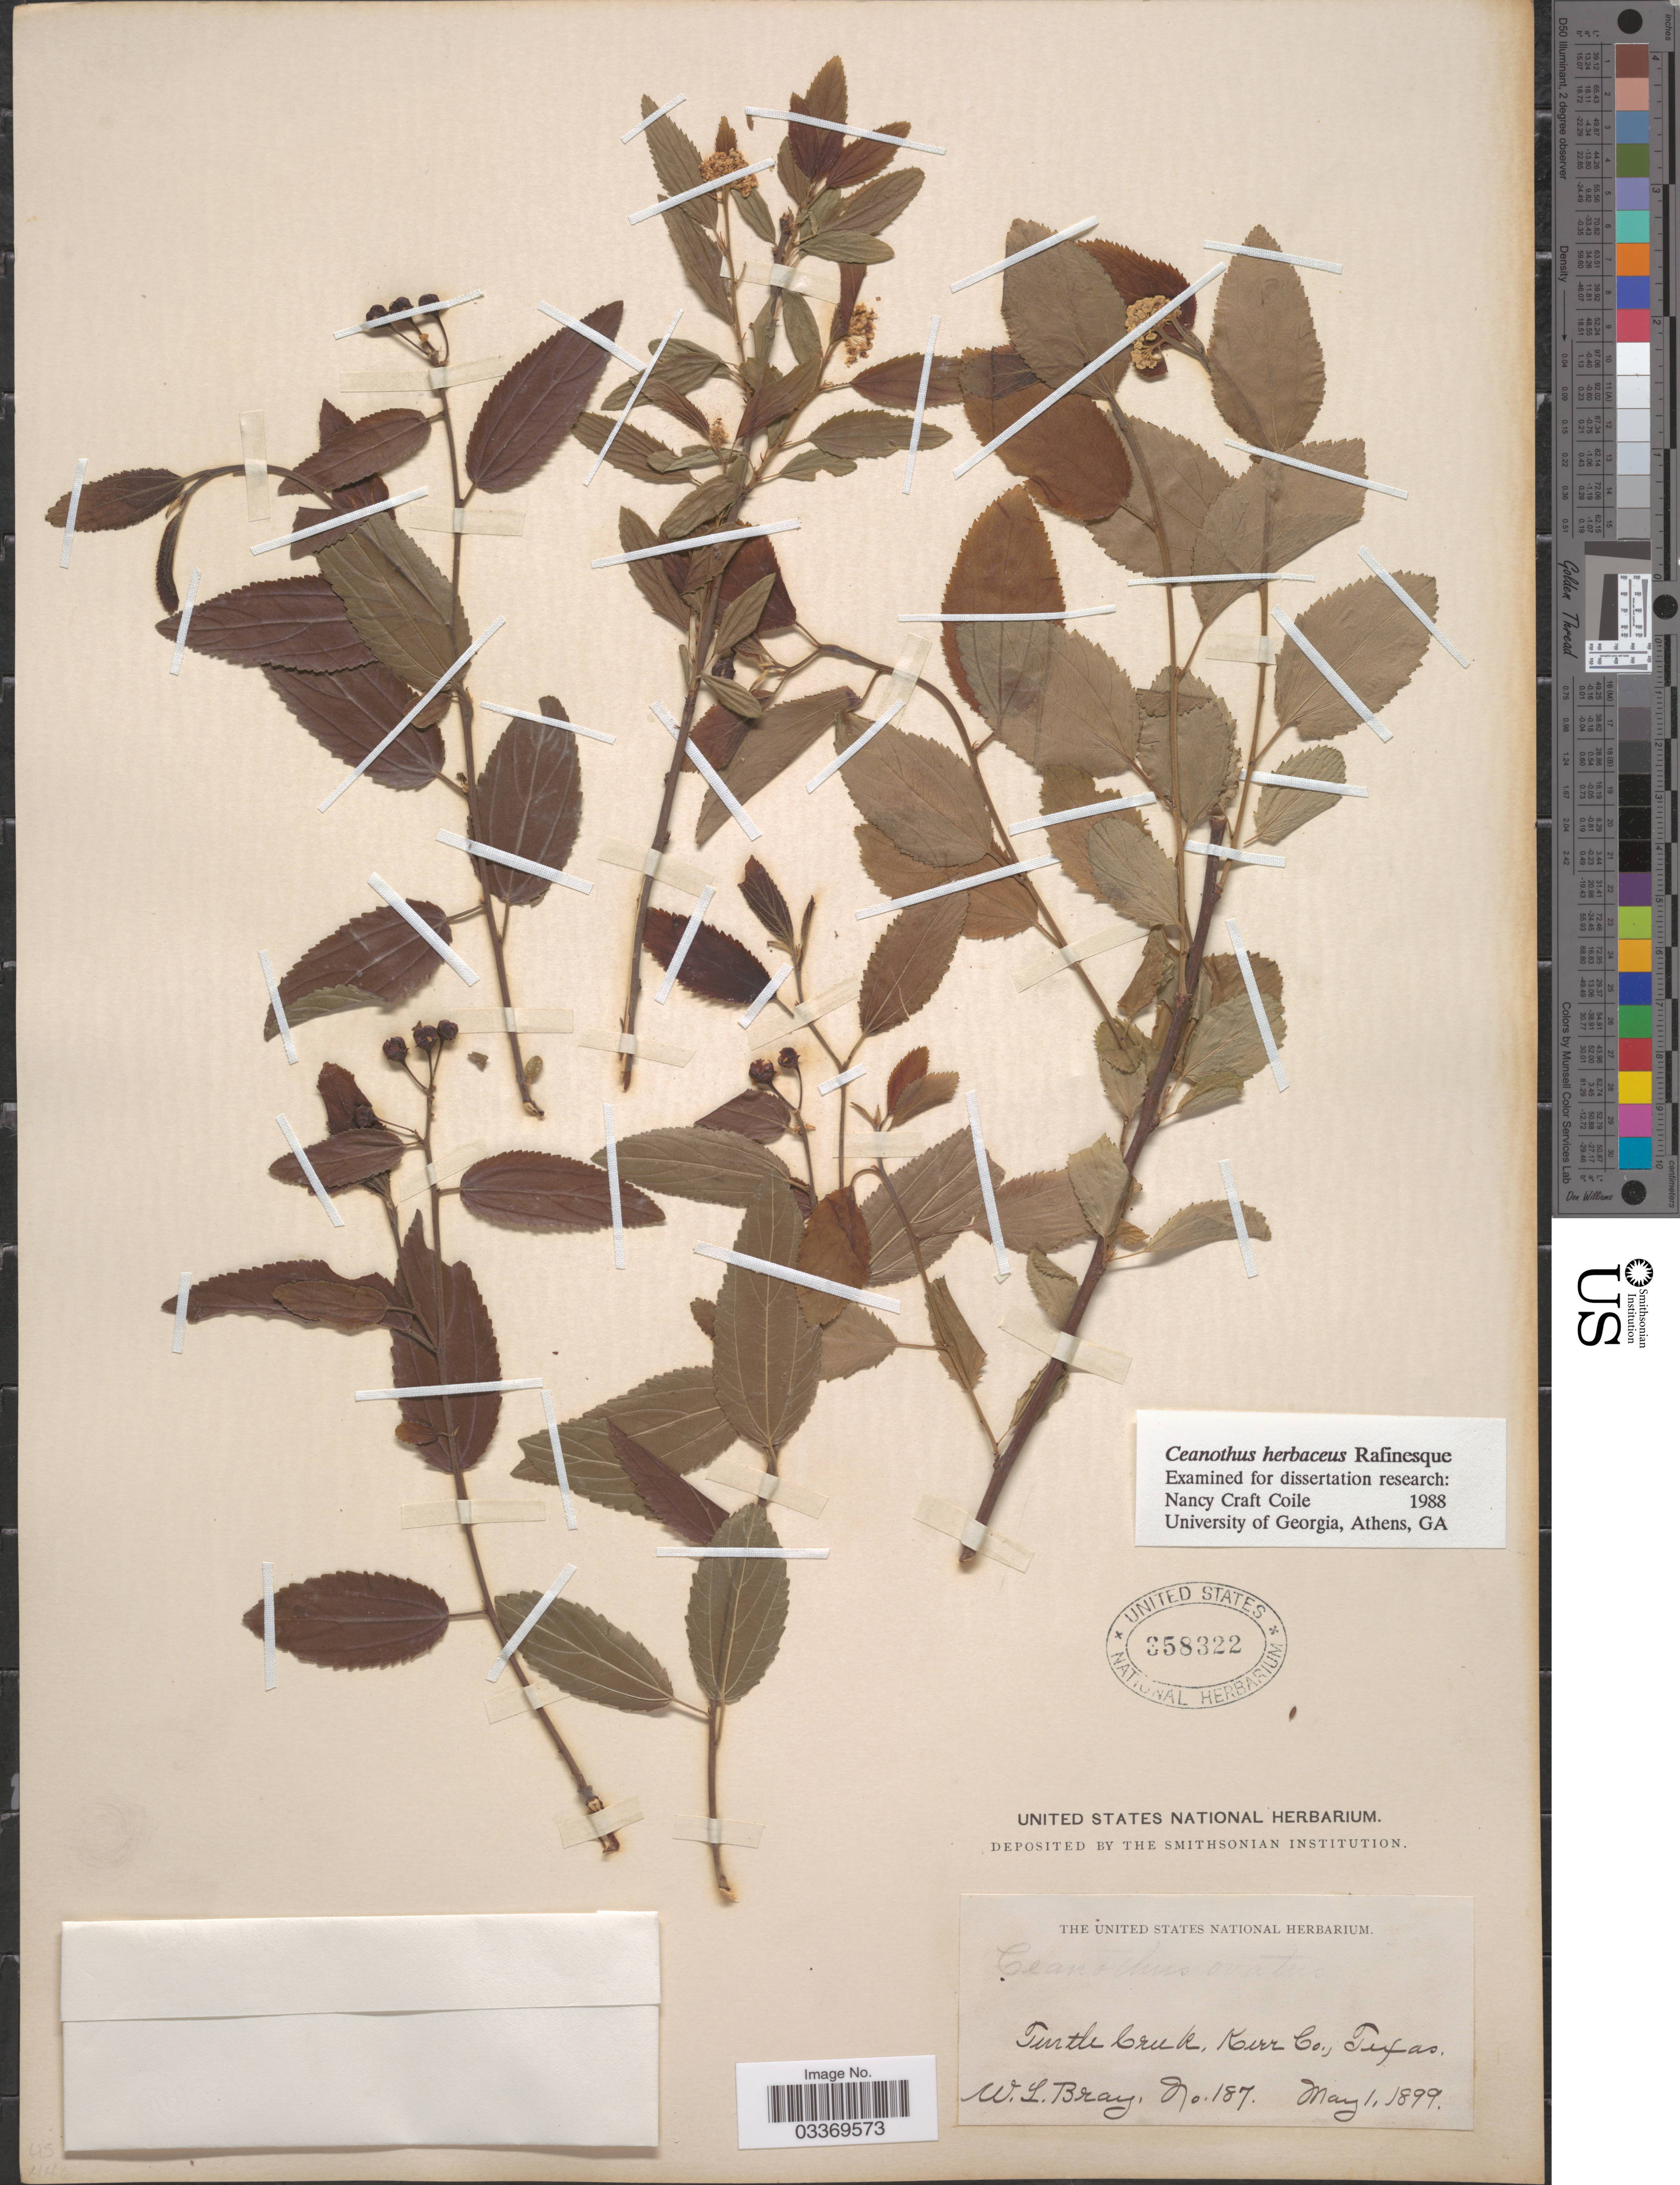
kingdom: Plantae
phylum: Tracheophyta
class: Magnoliopsida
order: Rosales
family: Rhamnaceae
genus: Ceanothus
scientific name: Ceanothus ovatus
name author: Desf.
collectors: W. L. Bray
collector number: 187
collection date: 1899-05-01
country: United States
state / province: Texas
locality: Turtle Creek, Kerr Co.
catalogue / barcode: US 358322